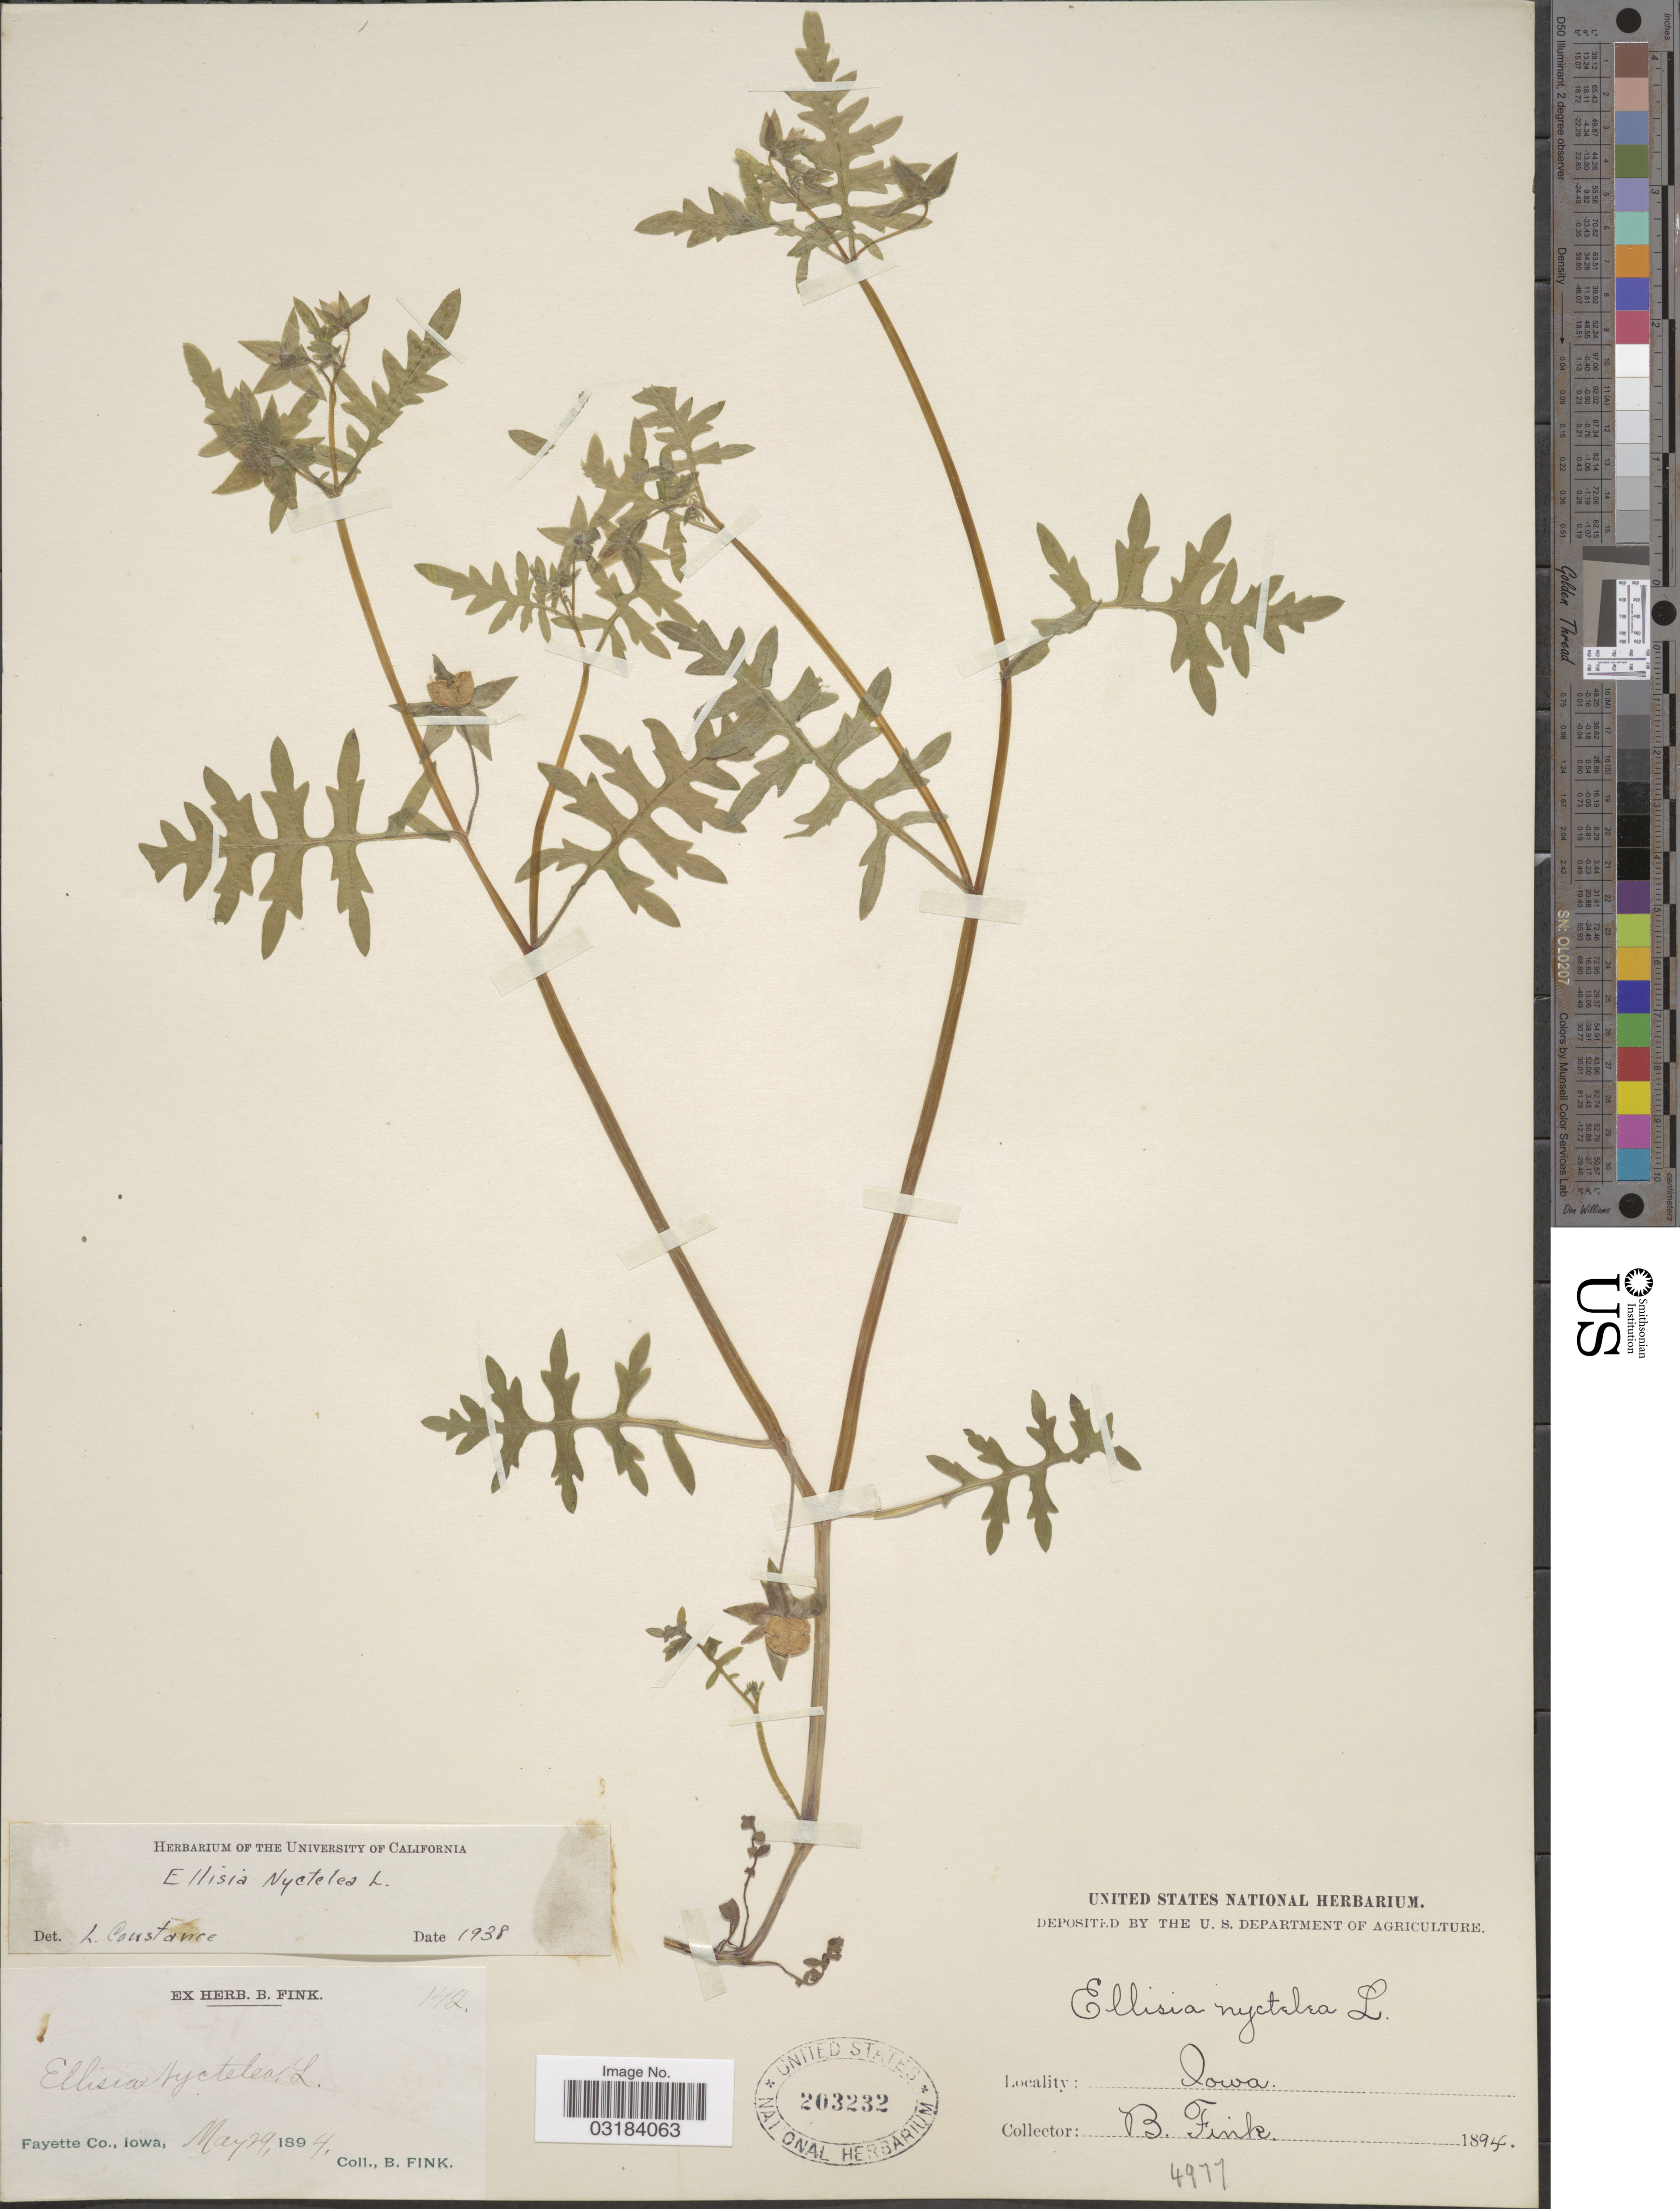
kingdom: Plantae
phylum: Tracheophyta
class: Magnoliopsida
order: Boraginales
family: Hydrophyllaceae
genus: Ellisia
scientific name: Ellisia nyctelea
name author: L.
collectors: B. Fink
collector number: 4977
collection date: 1894-05-29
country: United States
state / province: Iowa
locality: Fayette Co.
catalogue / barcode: US 203232